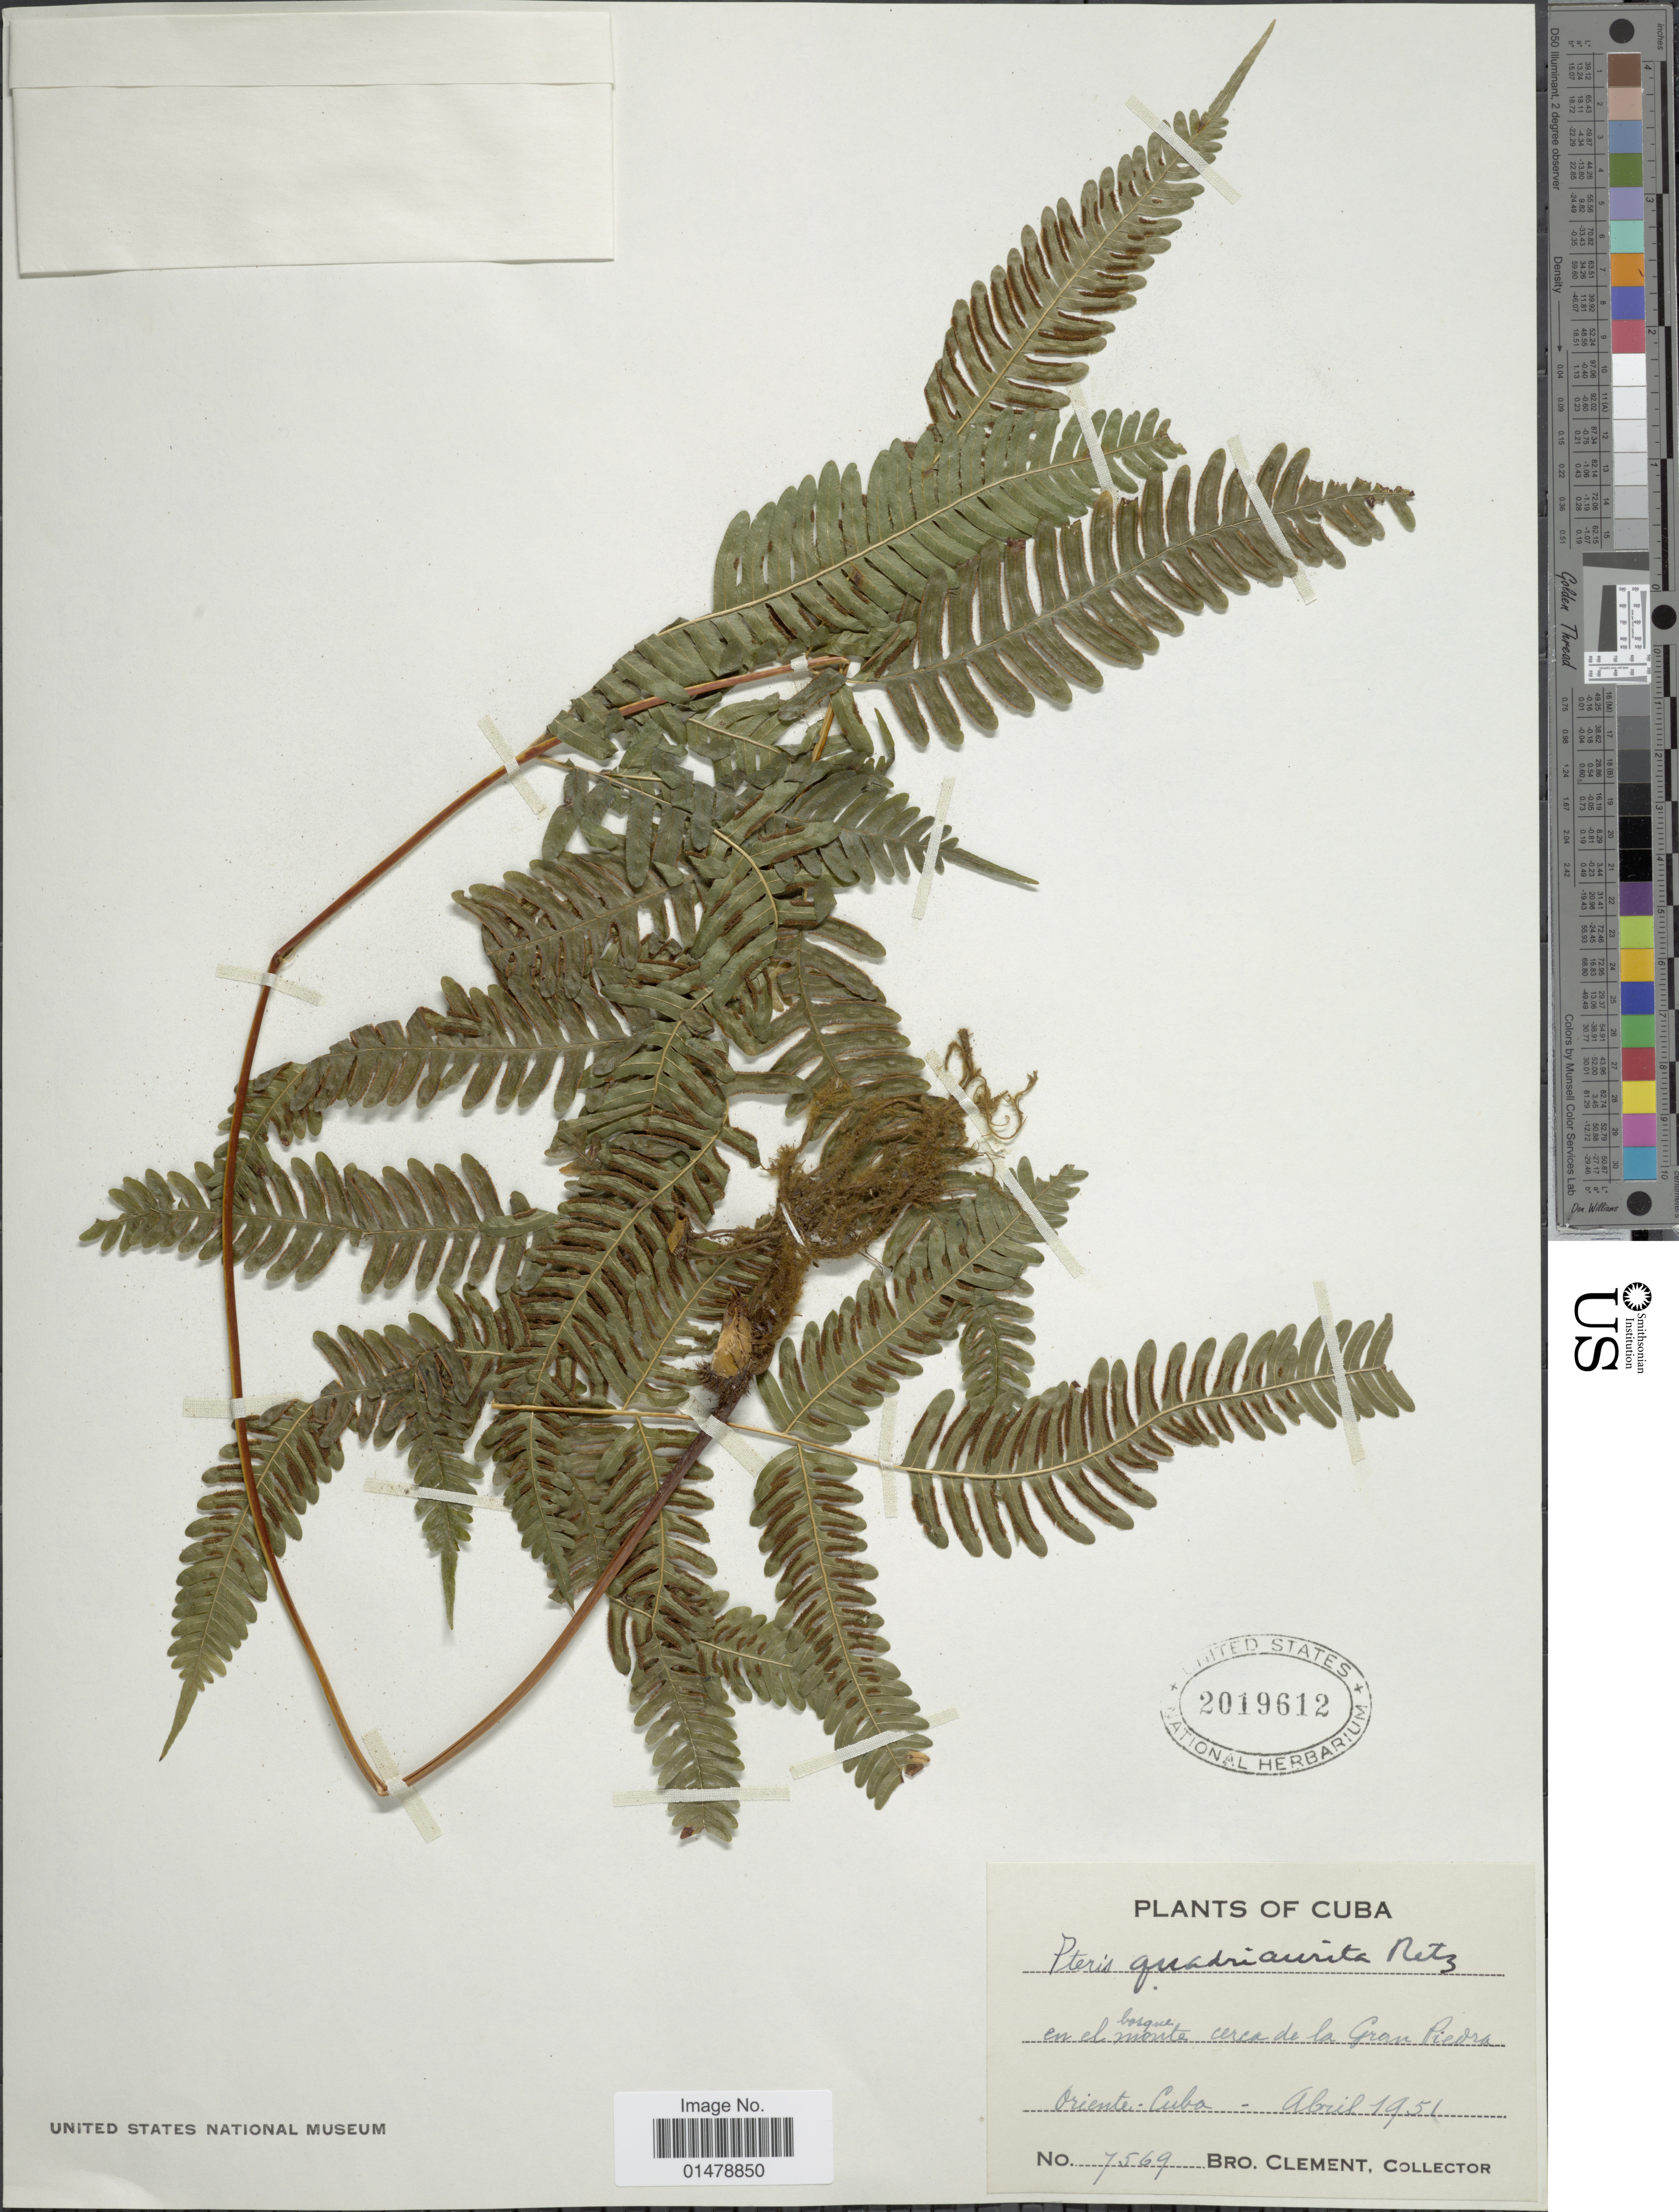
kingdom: Plantae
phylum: Tracheophyta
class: Polypodiopsida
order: Polypodiales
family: Pteridaceae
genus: Pteris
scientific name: Pteris quadriaurita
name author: Retz.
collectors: B. Clement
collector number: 7569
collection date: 1951-04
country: Cuba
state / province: Oriente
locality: En el bosque monte cerca de la Gran Piedra.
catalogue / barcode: US 2019612